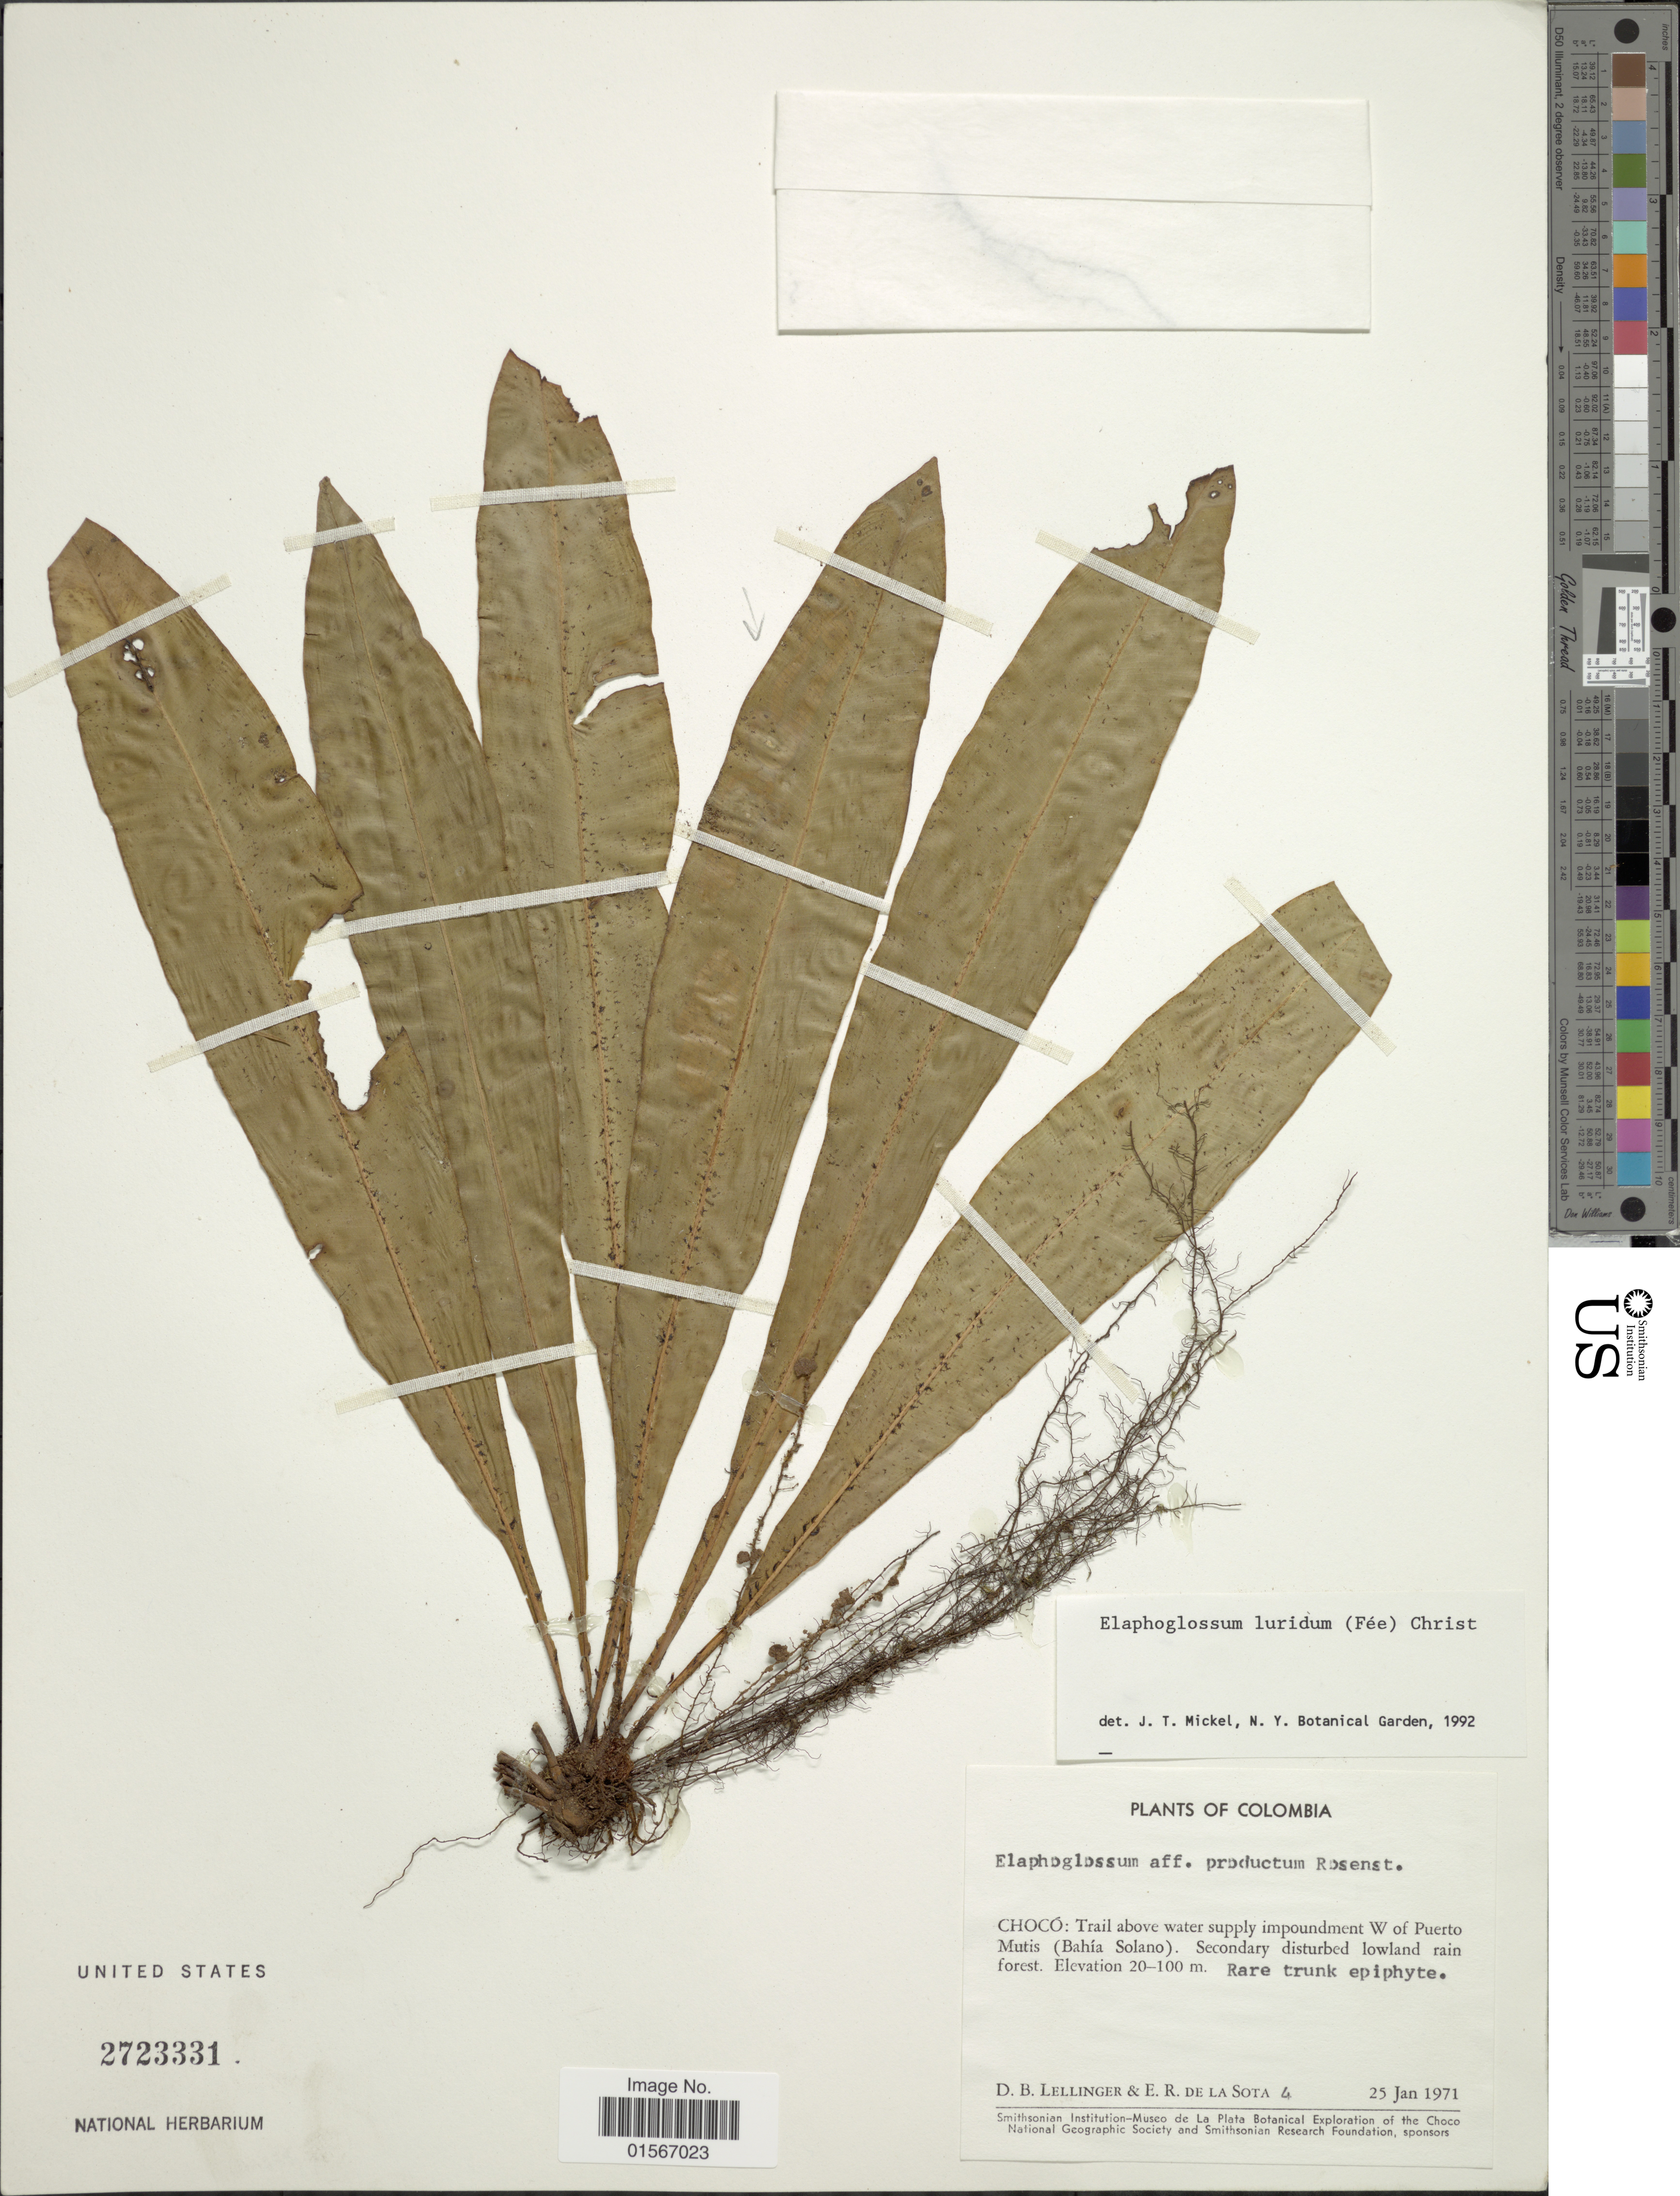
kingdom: Plantae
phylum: Tracheophyta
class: Polypodiopsida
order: Polypodiales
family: Dryopteridaceae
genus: Elaphoglossum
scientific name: Elaphoglossum maritzae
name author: A. Rojas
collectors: D. B. Lellinger & E. R. de la Sota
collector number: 4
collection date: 1971-01-25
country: Colombia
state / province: Chocó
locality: Trail above water supply impoundment W of Puerto Mutis (Bahía Solano)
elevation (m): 20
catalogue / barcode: US 2723331